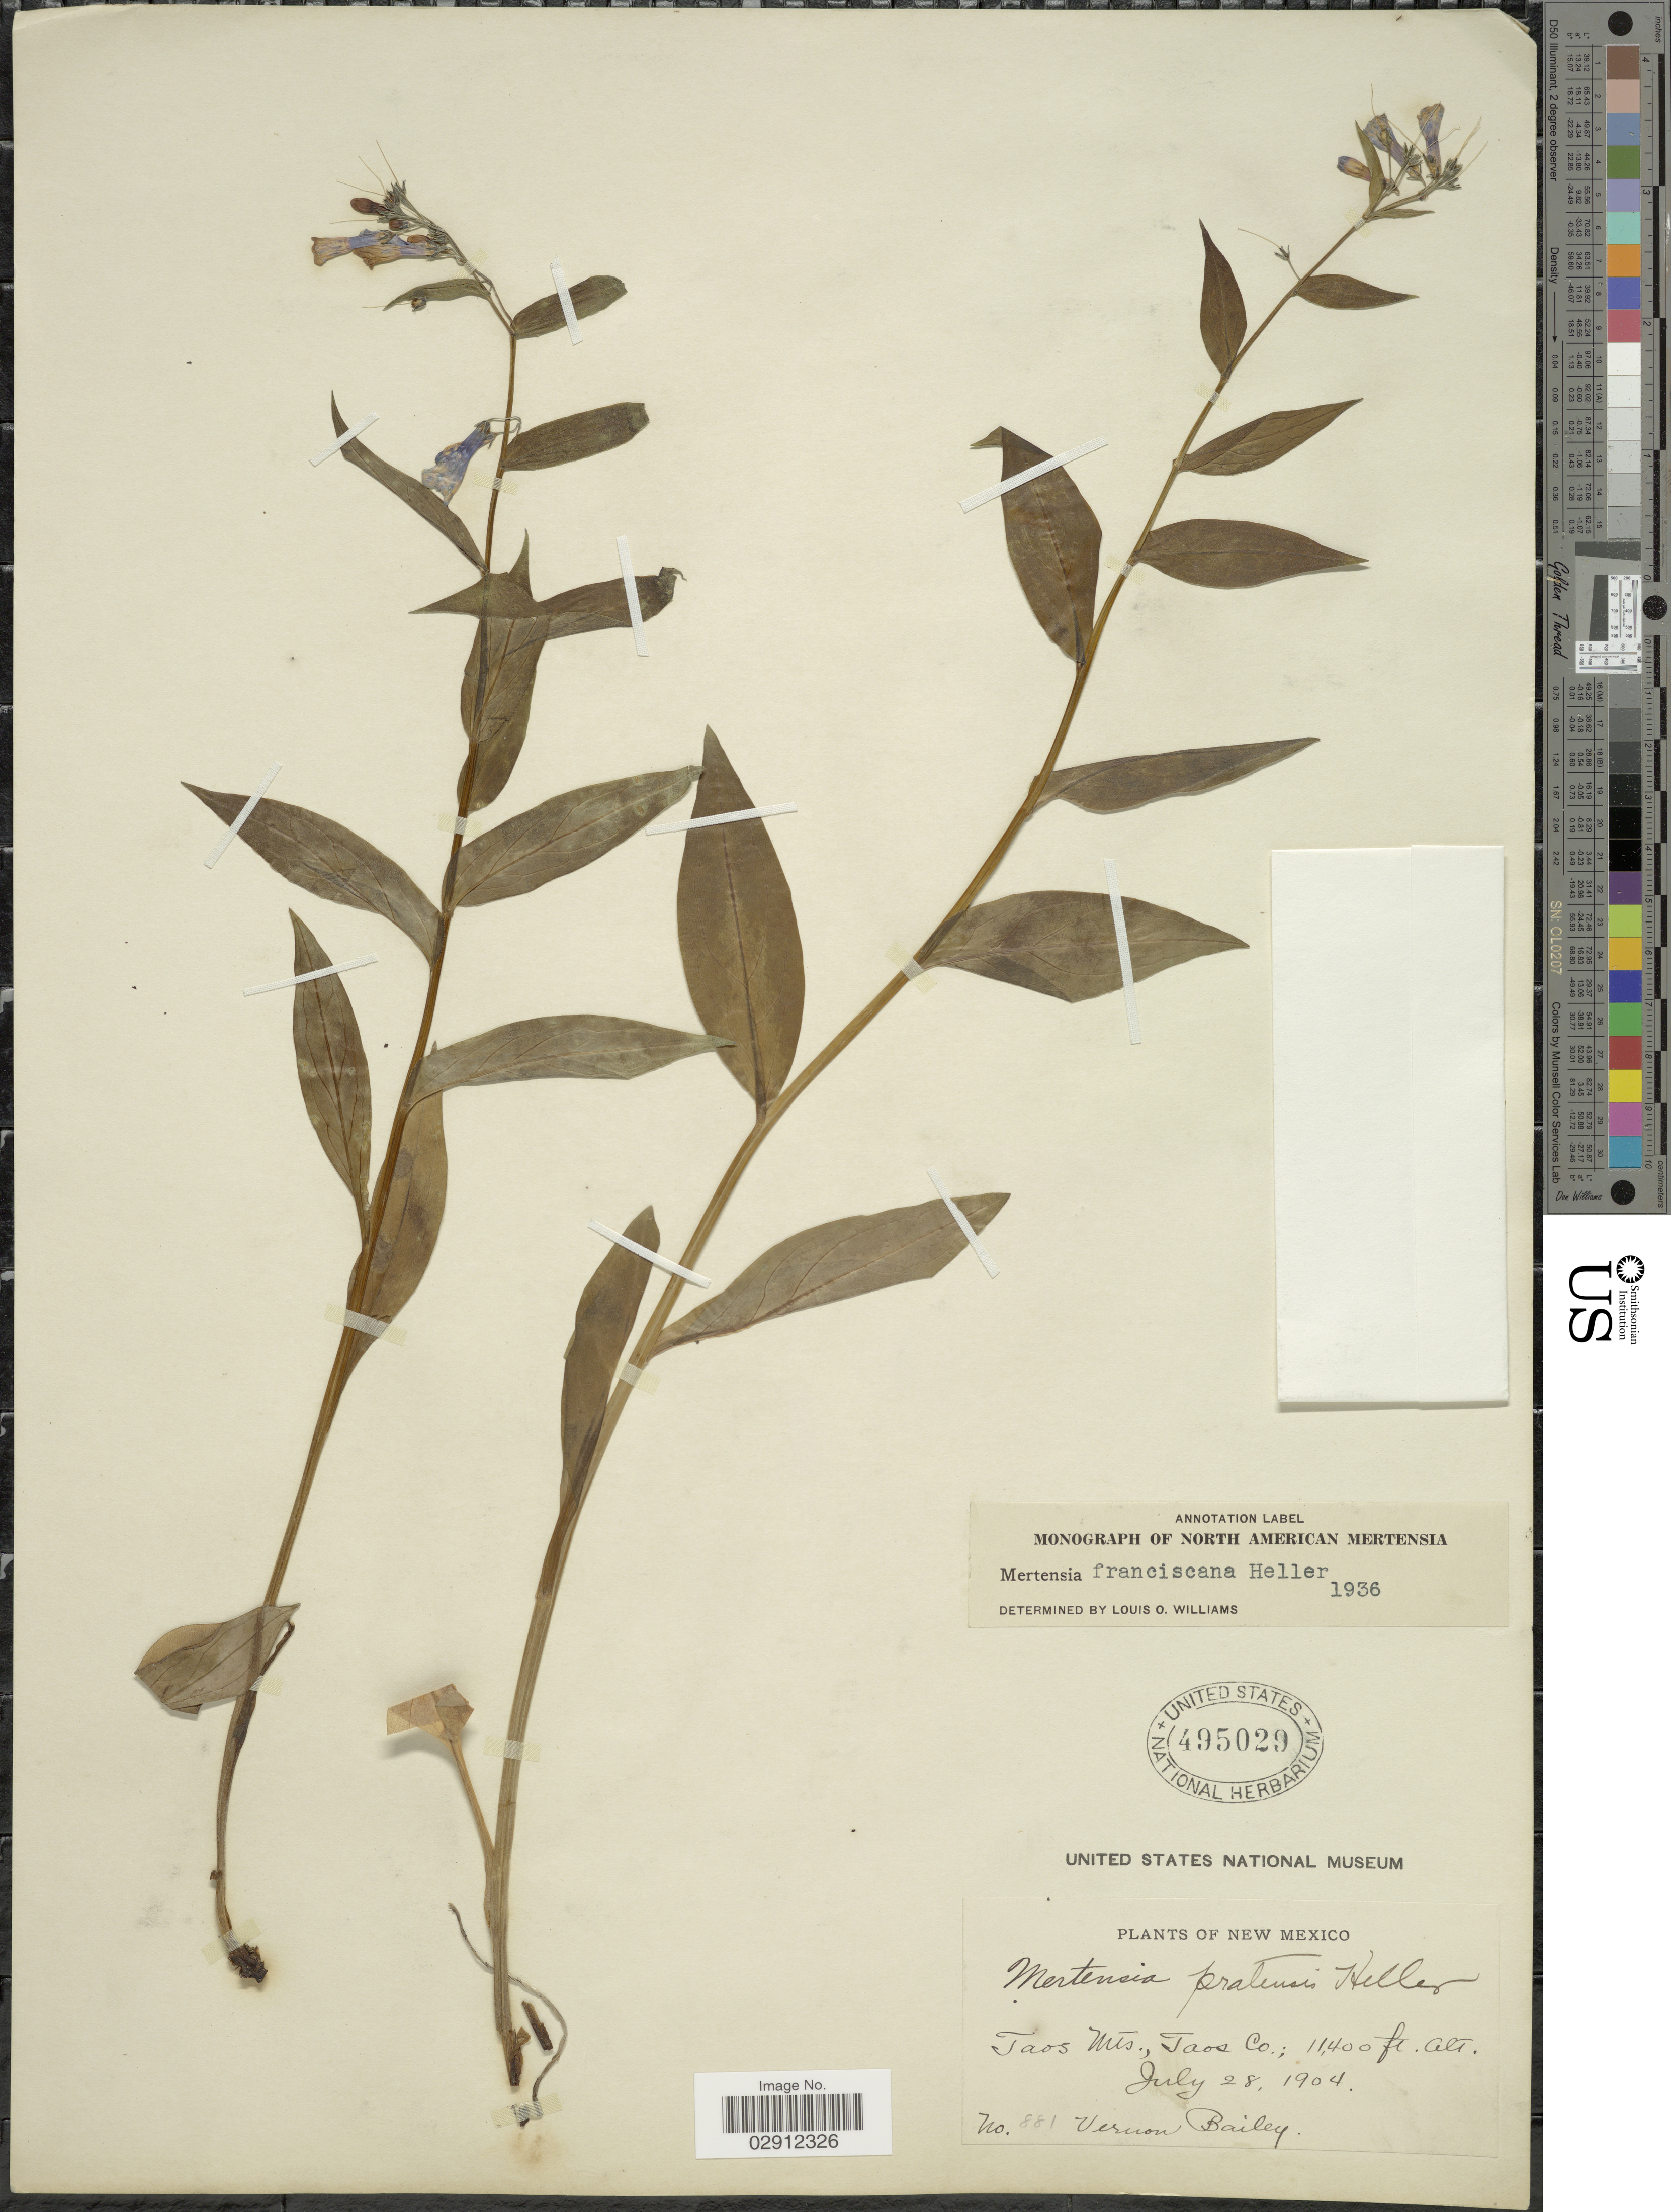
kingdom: Plantae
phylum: Tracheophyta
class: Magnoliopsida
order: Boraginales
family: Boraginaceae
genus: Mertensia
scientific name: Mertensia franciscana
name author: A. Heller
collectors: V. O. Bailey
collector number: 881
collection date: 1904-07-28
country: United States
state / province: New Mexico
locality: Taos Mts., Taos Co.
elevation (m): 3475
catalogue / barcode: US 495029